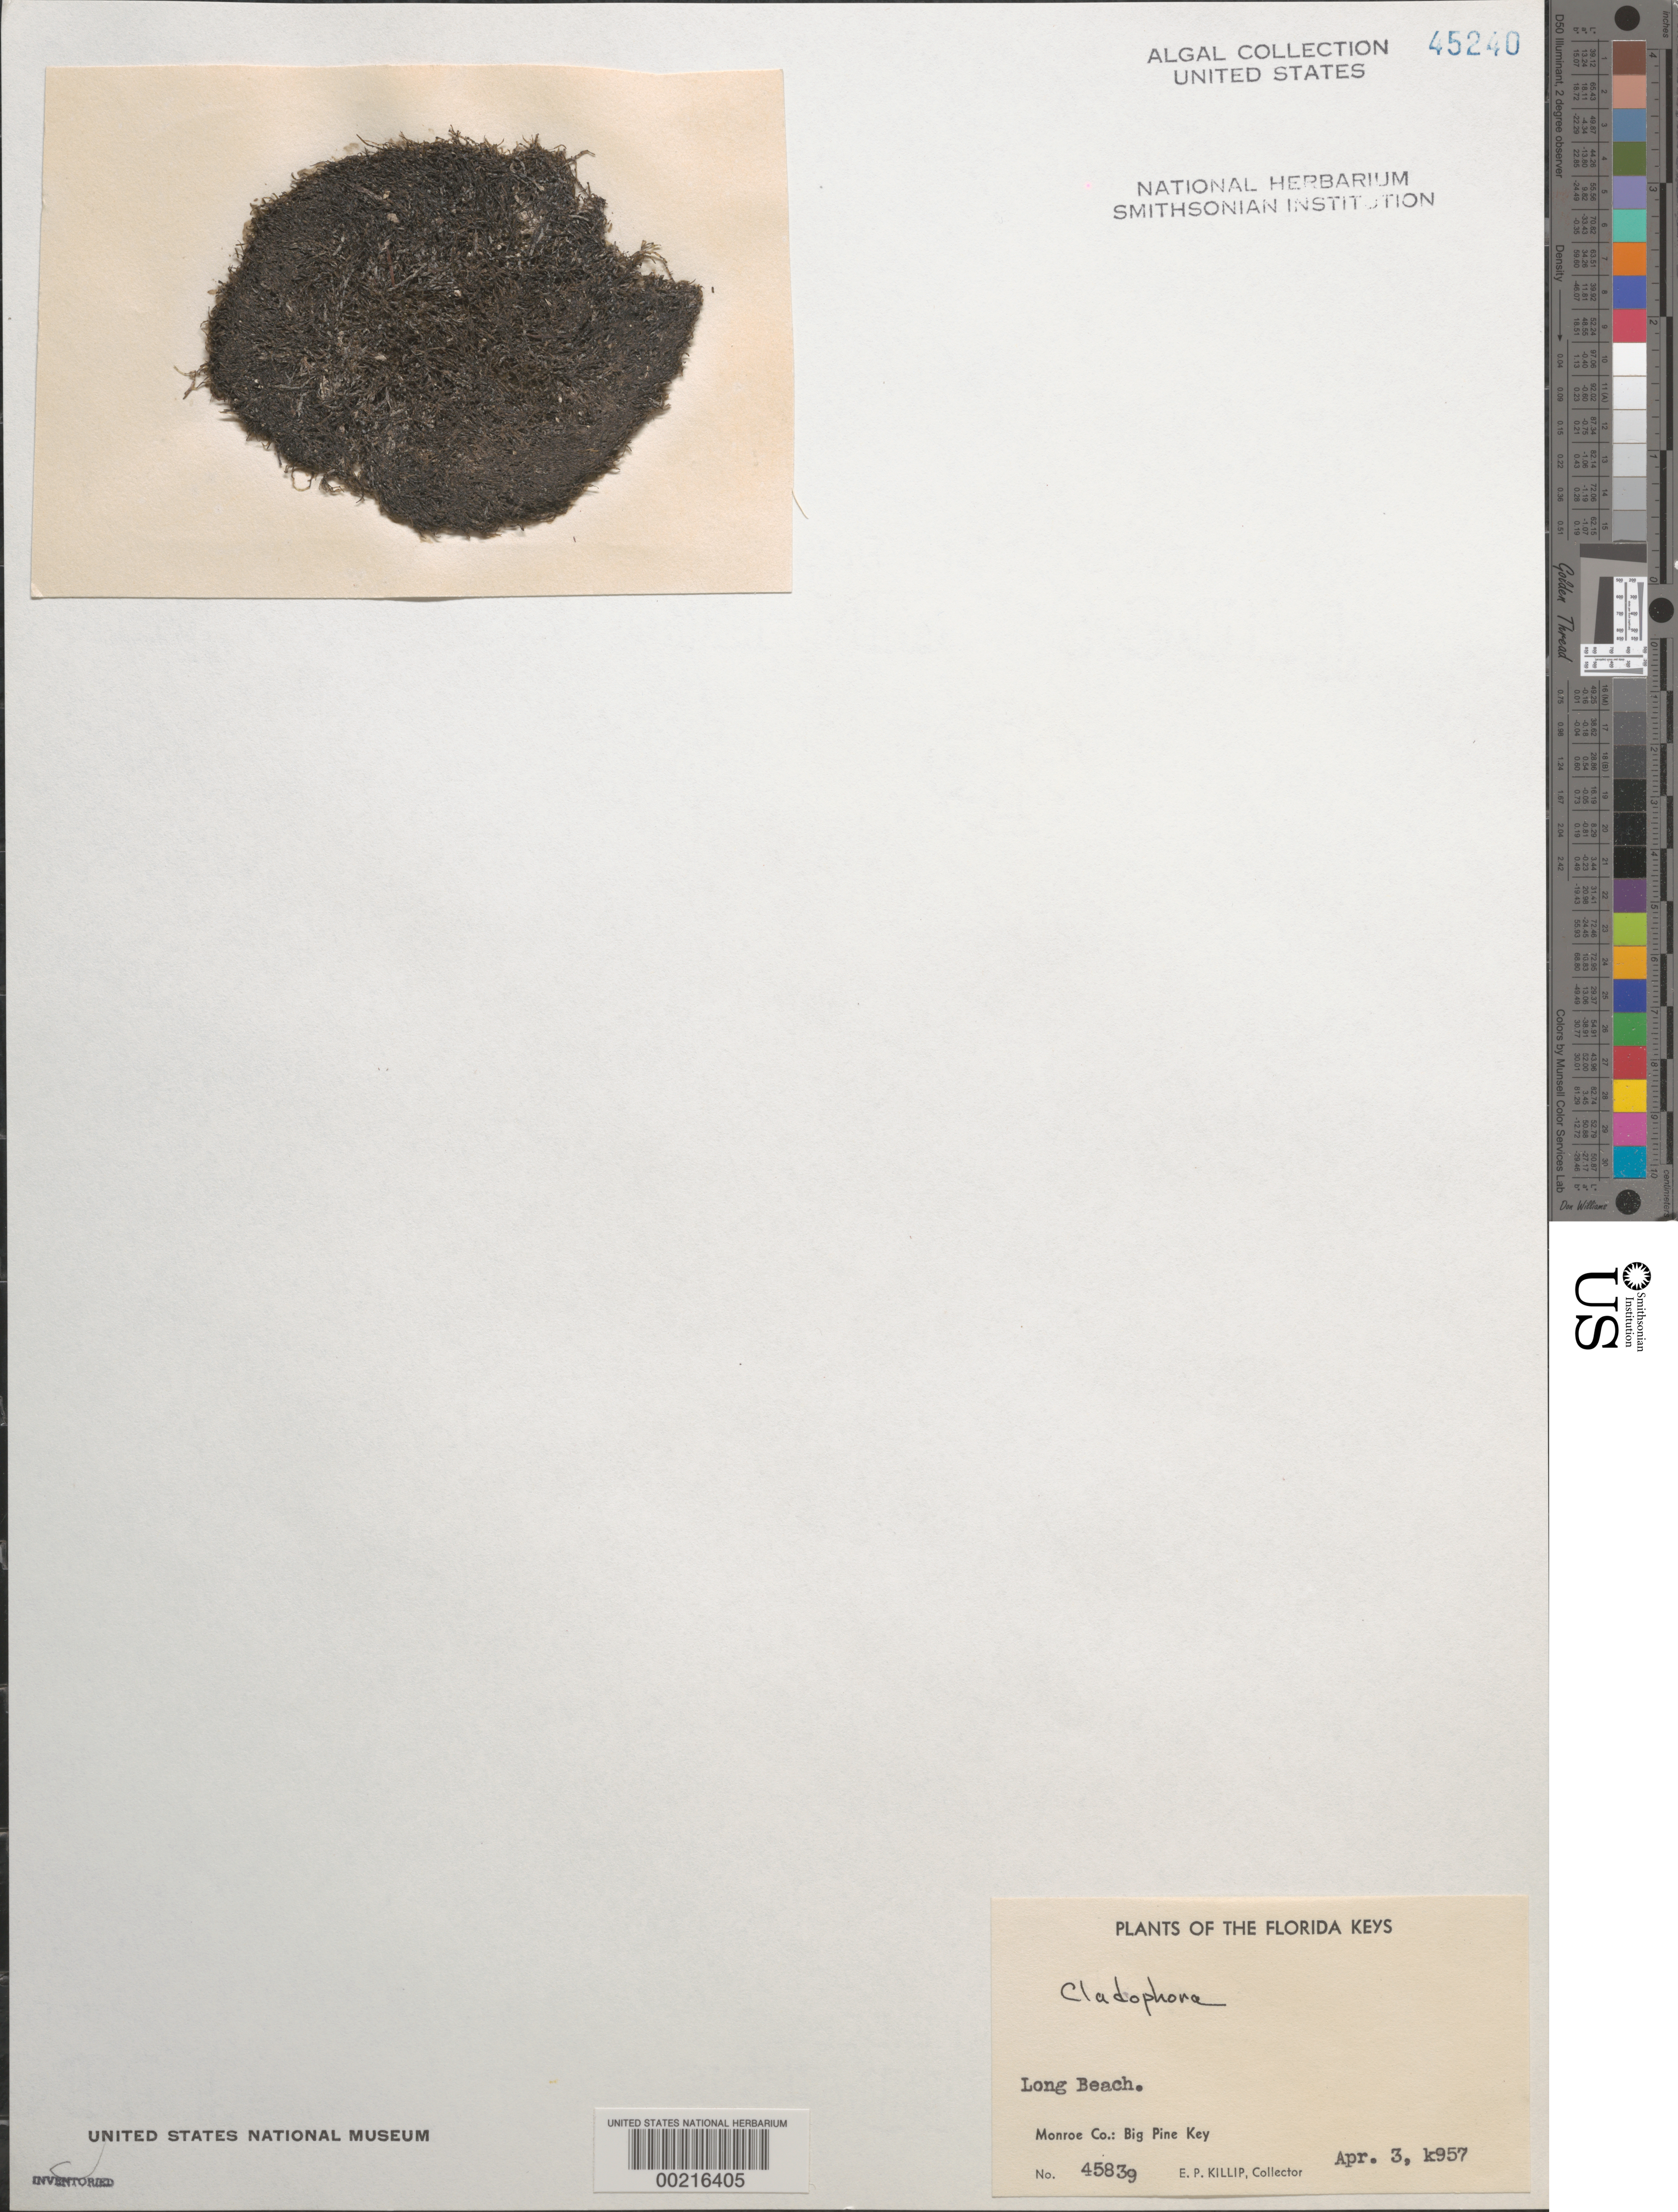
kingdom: Plantae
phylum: Chlorophyta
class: Ulvophyceae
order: Cladophorales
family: Cladophoraceae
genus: Cladophora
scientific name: Cladophora sp.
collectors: E. P. Killip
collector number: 45839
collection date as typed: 03 Apr 1957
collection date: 1957-04-03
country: United States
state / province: Florida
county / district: Monroe County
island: Big Pine Key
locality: Long Beach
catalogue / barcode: US 45240